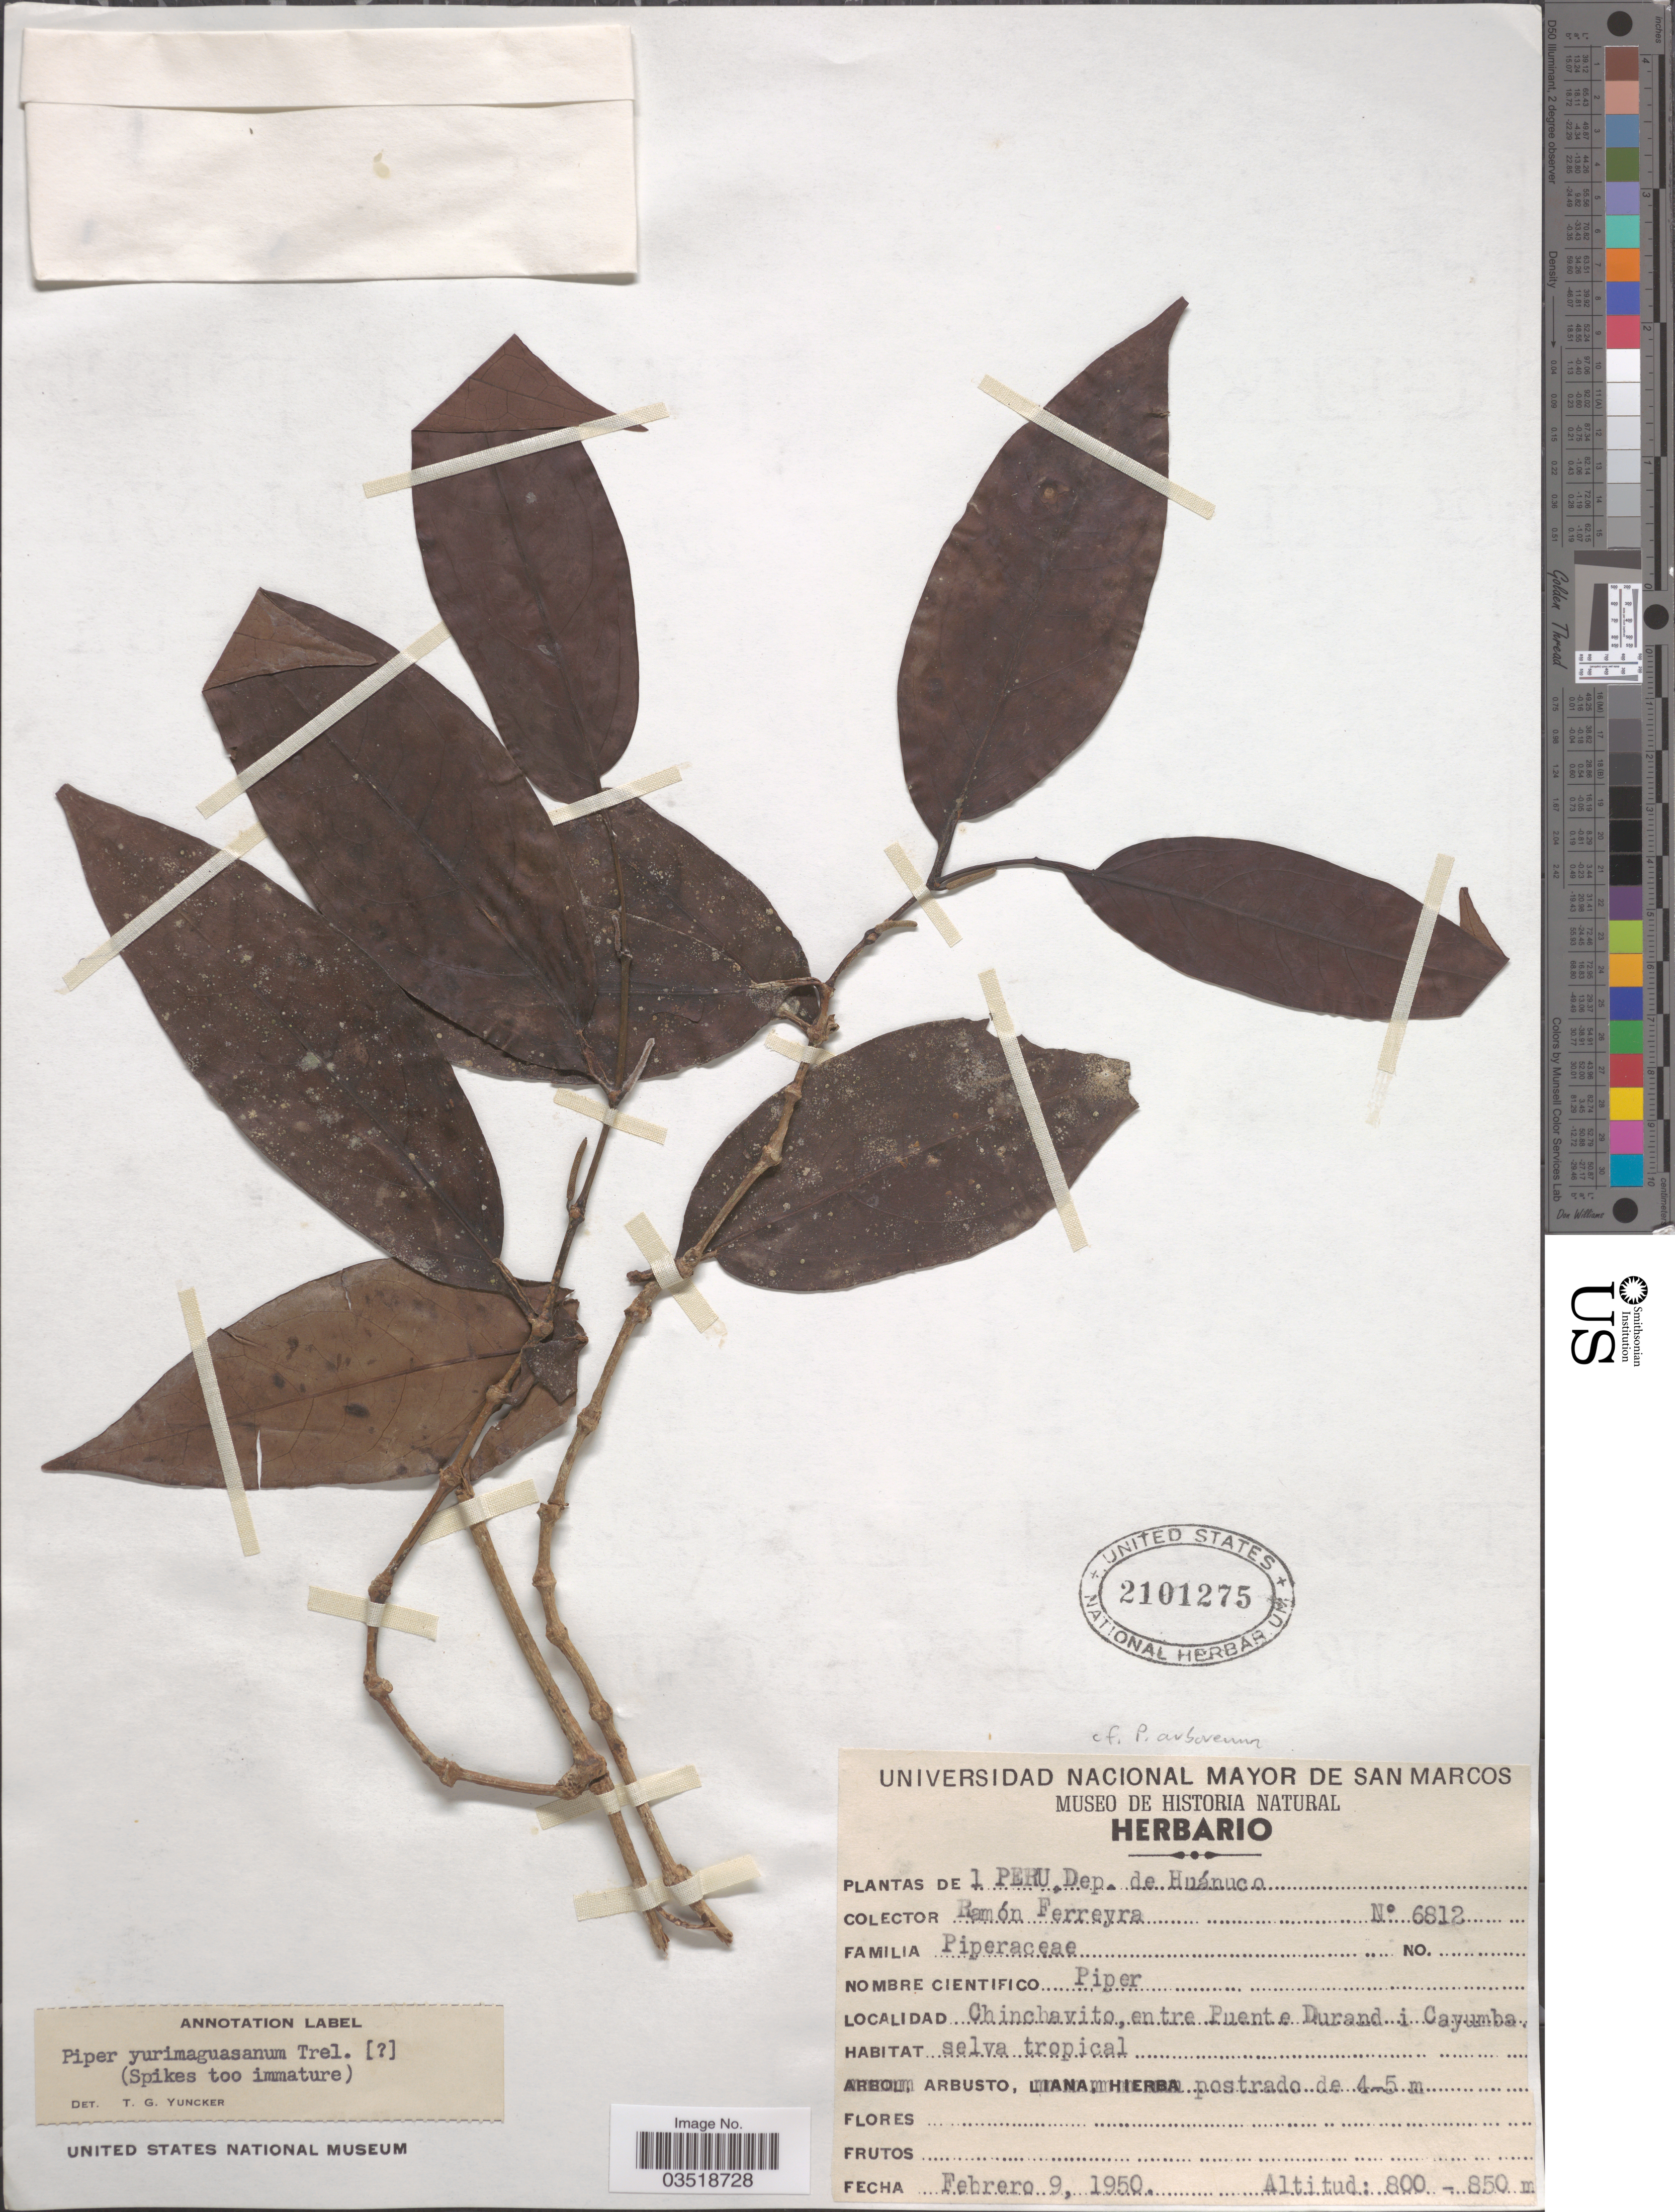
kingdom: Plantae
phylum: Tracheophyta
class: Magnoliopsida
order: Piperales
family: Piperaceae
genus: Piper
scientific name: Piper yurimaguasanum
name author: Trel. in J.F. Macbr.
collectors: R. A. Ferreyra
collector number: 6812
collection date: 1950-02-09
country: Peru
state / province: Huánuco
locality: Dep. de Huánuco. Chinchavito, entre Puente Durand i Cayumba.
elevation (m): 800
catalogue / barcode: US 2101275